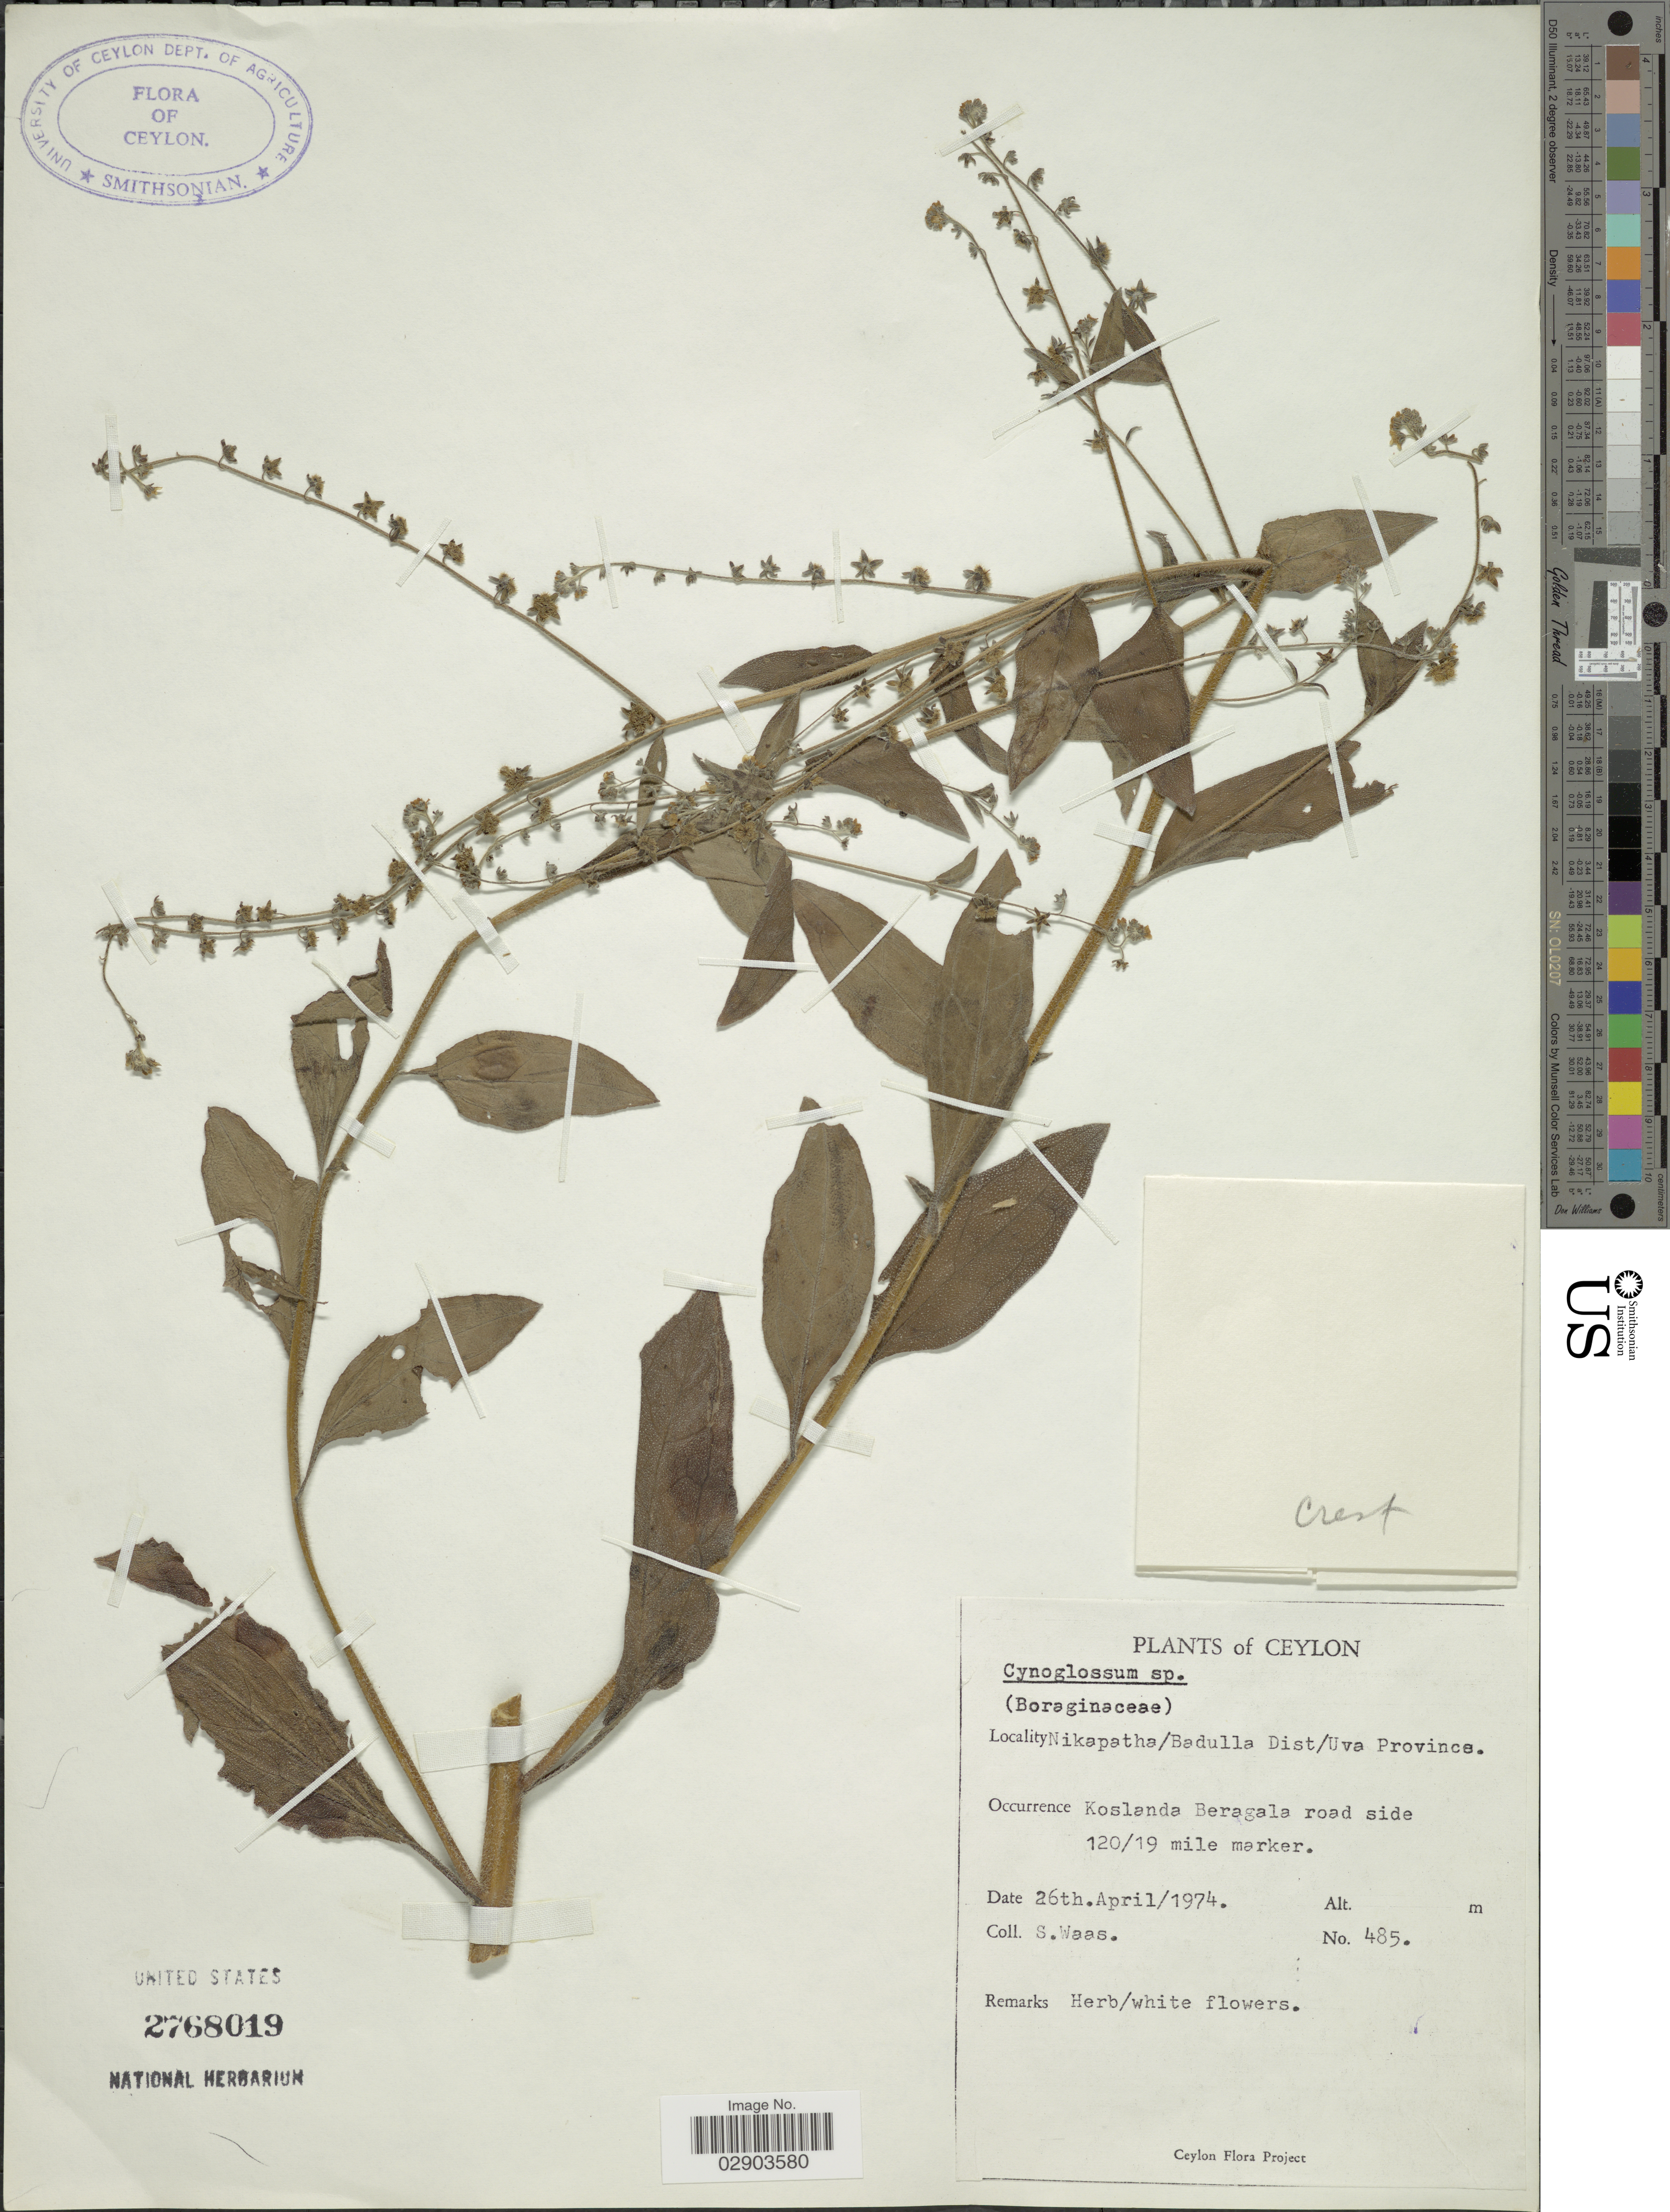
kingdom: Plantae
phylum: Tracheophyta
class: Magnoliopsida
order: Boraginales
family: Boraginaceae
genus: Cynoglossum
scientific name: Cynoglossum sp.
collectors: S. Waas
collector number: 485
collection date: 1974-04-26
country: Sri Lanka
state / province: Uva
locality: Ceylon, Nikapatha/Badulla Dist/Uva Province.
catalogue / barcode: US 2768019